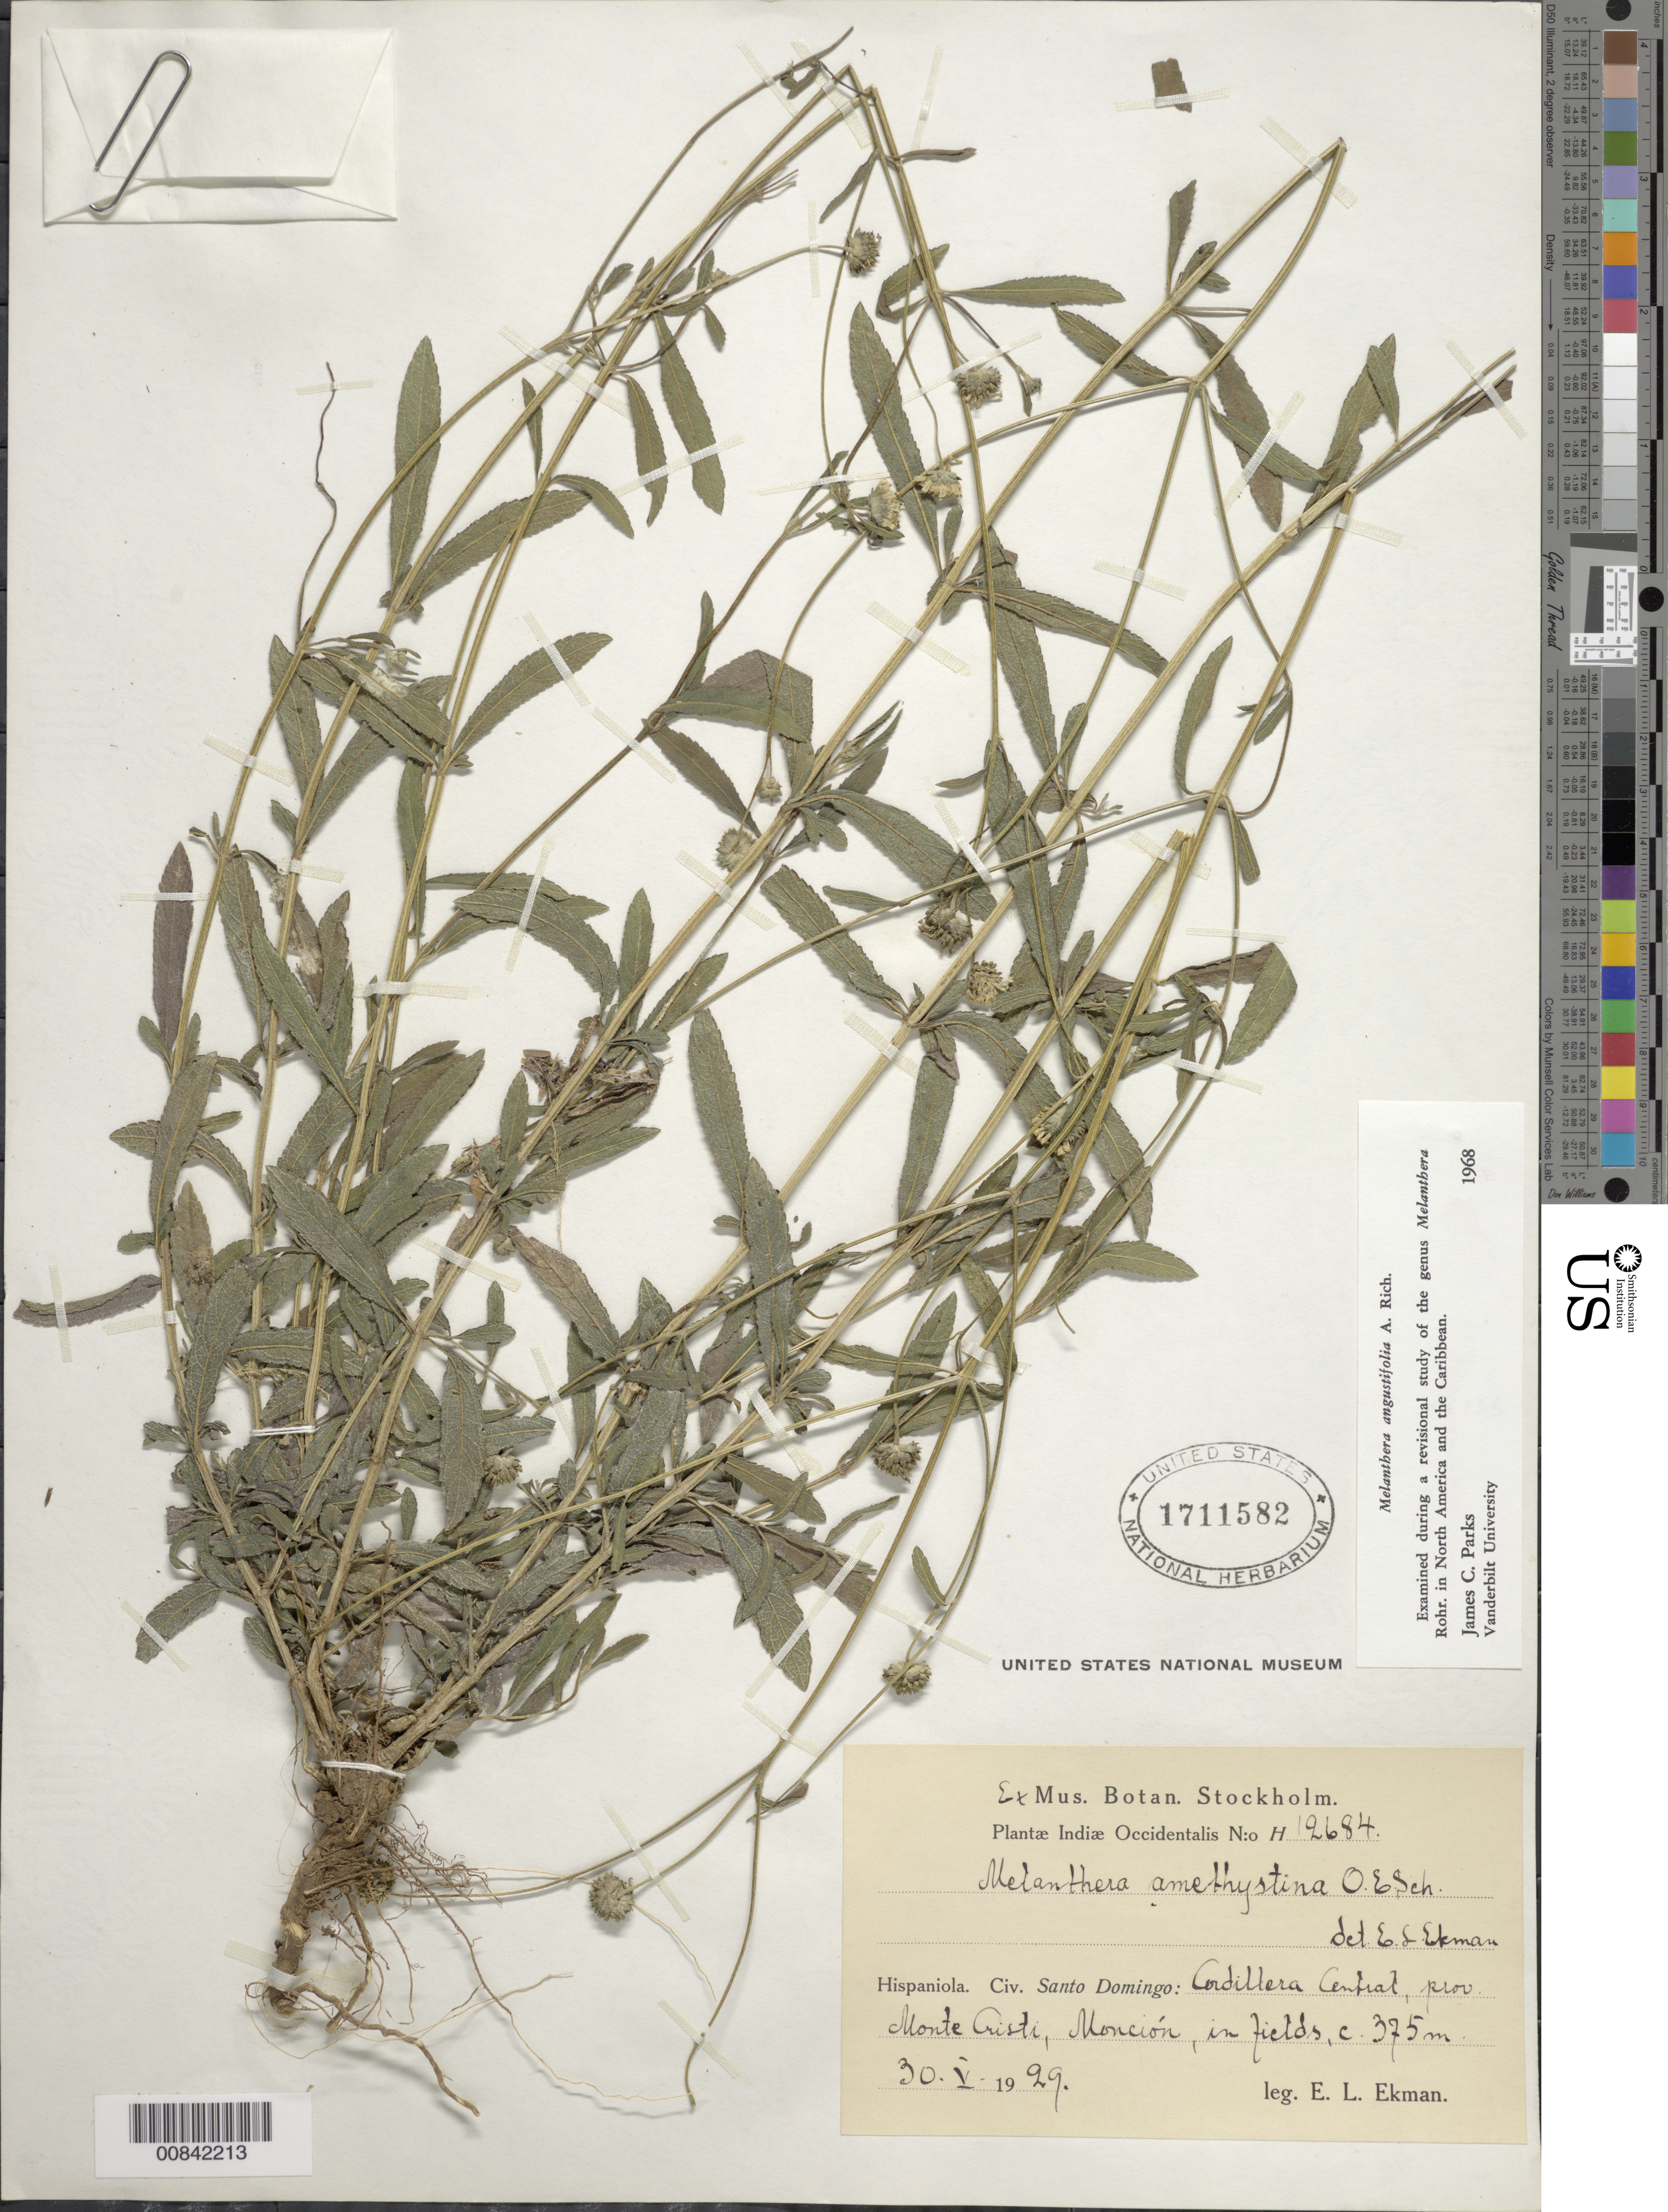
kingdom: Plantae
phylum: Tracheophyta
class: Magnoliopsida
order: Asterales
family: Asteraceae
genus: Melanthera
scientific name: Melanthera angustifolia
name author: A. Rich. in Sagra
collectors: E. L. Ekman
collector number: H 12684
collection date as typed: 30 May 1929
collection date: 1929-05-30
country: Dominican Republic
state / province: Monte Cristi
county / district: Monción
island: Hispaniola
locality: Cordillera Central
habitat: Fields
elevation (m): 375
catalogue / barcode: US 1711582